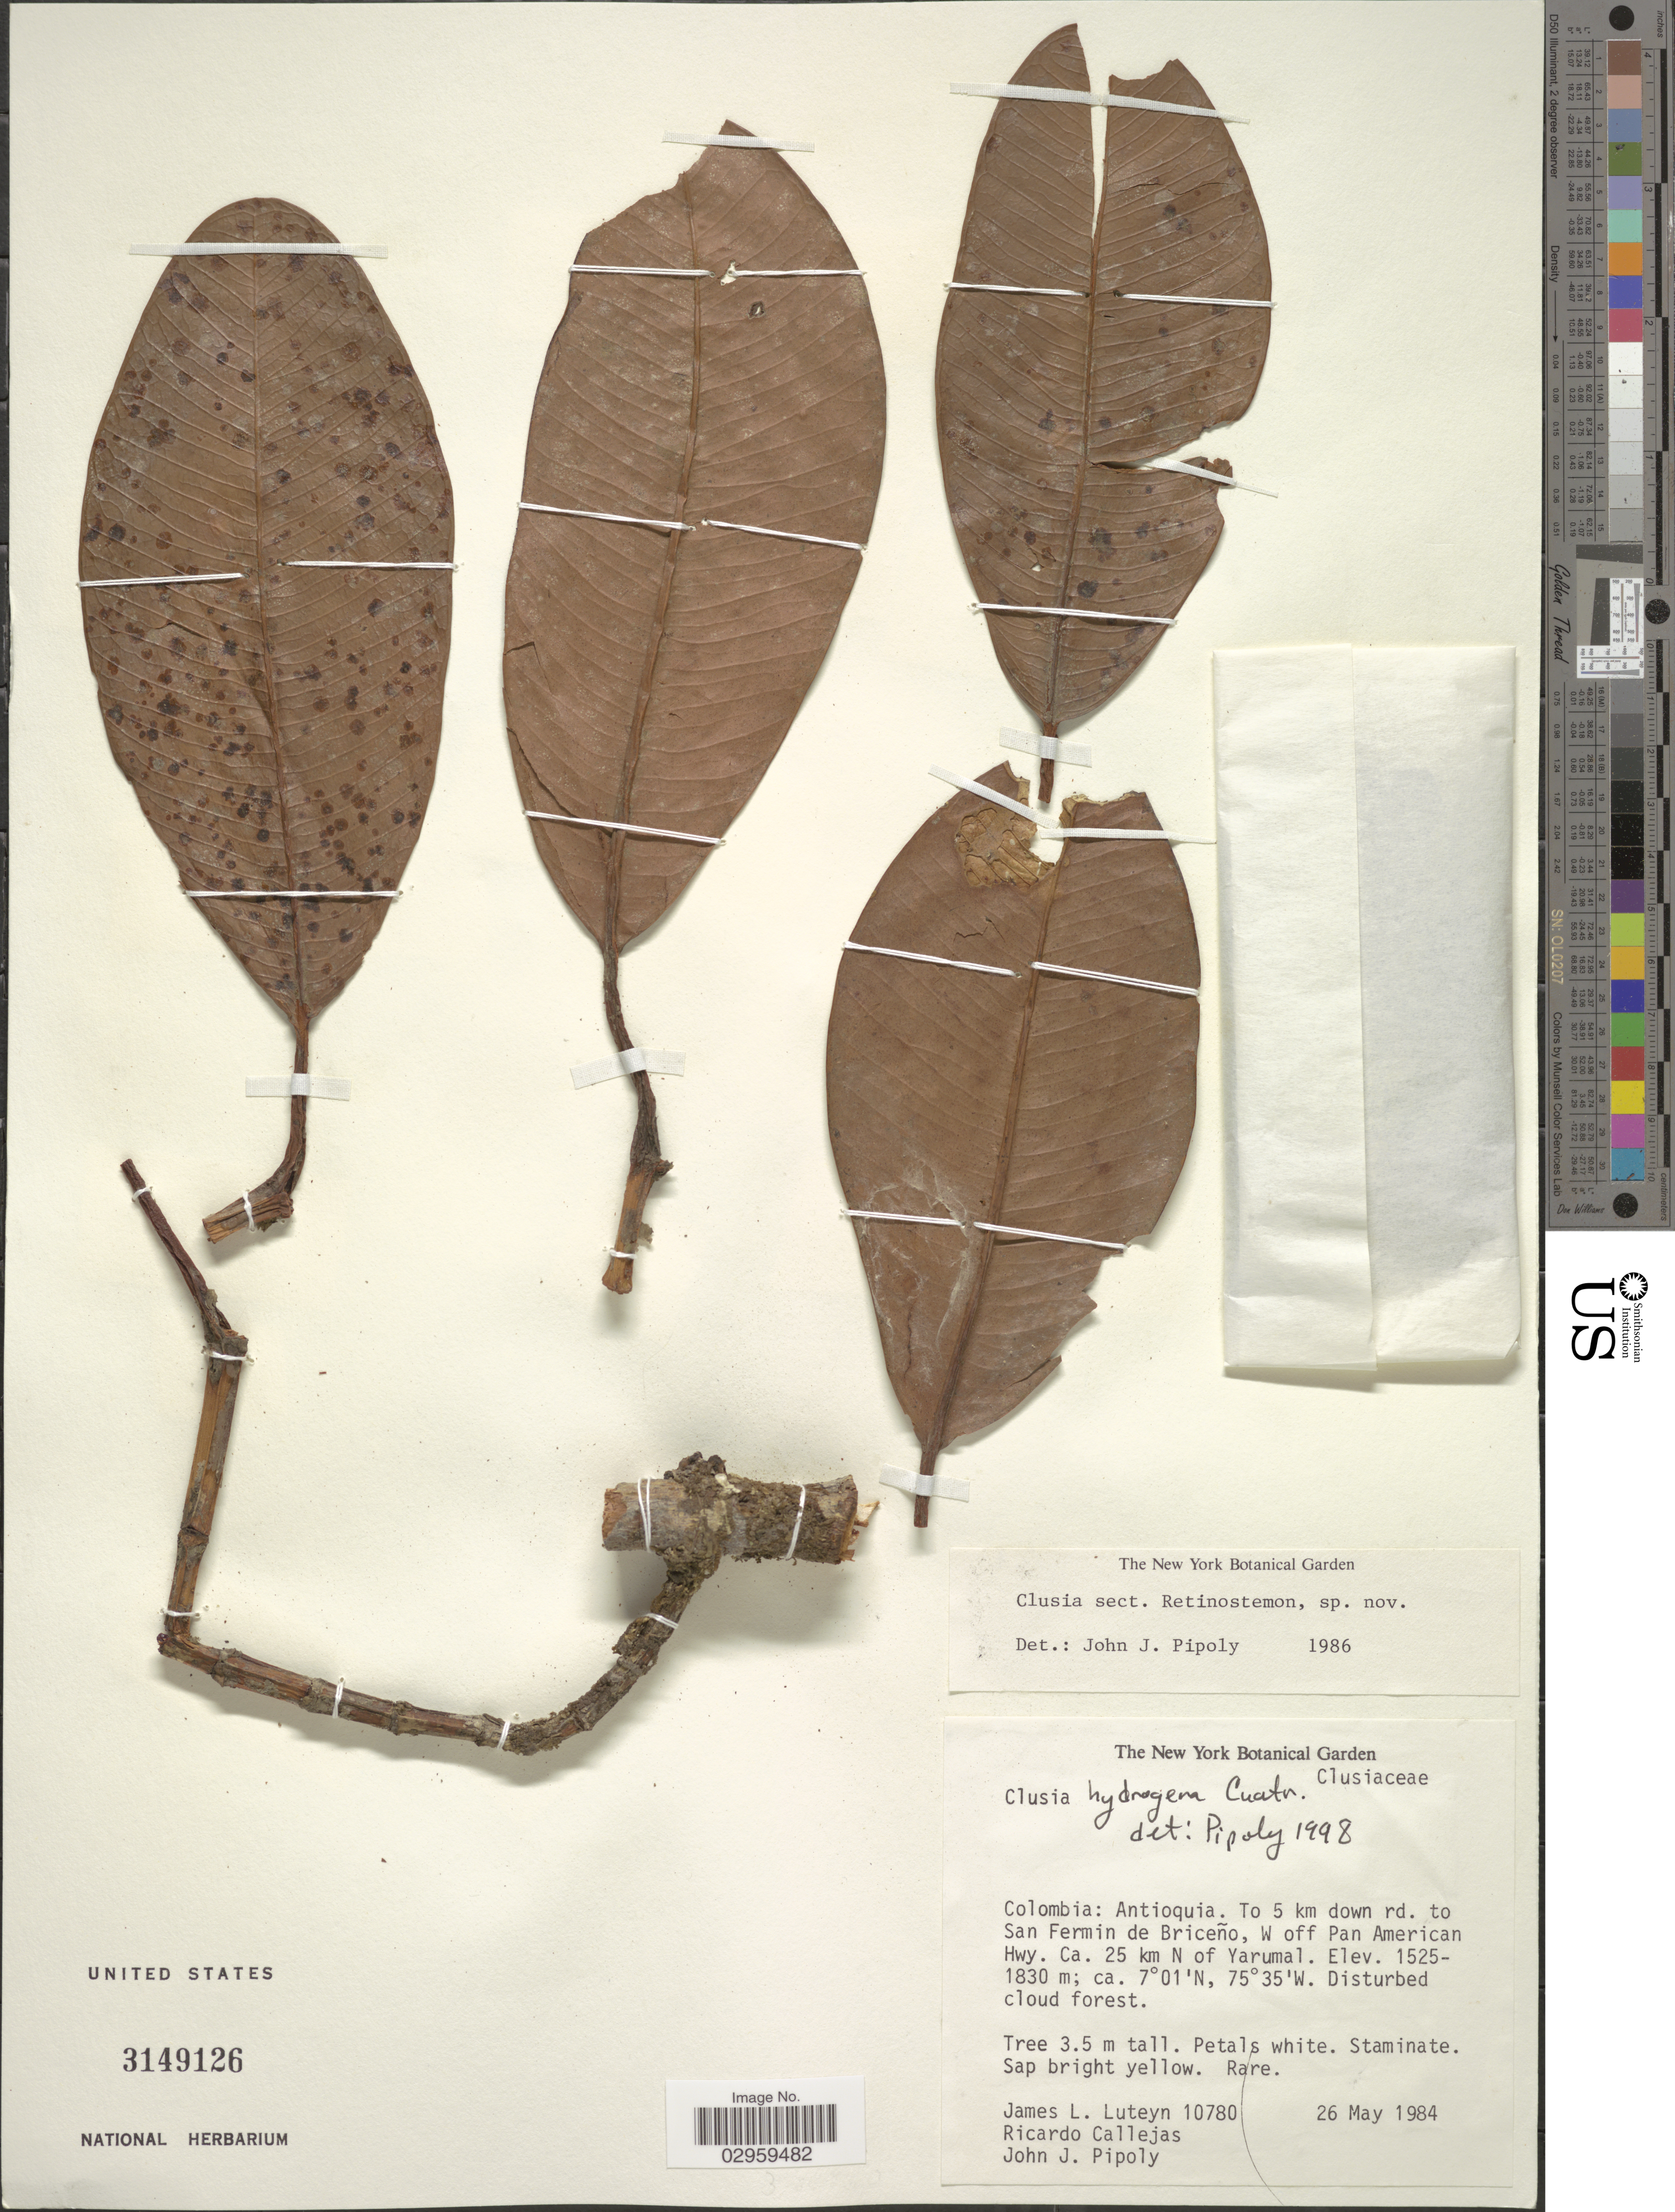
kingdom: Plantae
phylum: Tracheophyta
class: Magnoliopsida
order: Malpighiales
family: Clusiaceae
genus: Clusia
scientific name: Clusia hydrogera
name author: Cuatrec.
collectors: J. L. Luteyn, R. Callejas & J. J. Pipoly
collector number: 10780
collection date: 1984-05-26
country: Colombia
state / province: Antioquia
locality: To 5 km down rd. to San Fermin de Briceño, W off Pan American Hwy. Ca. 25 km N of Yarumal.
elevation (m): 1525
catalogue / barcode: US 3149126